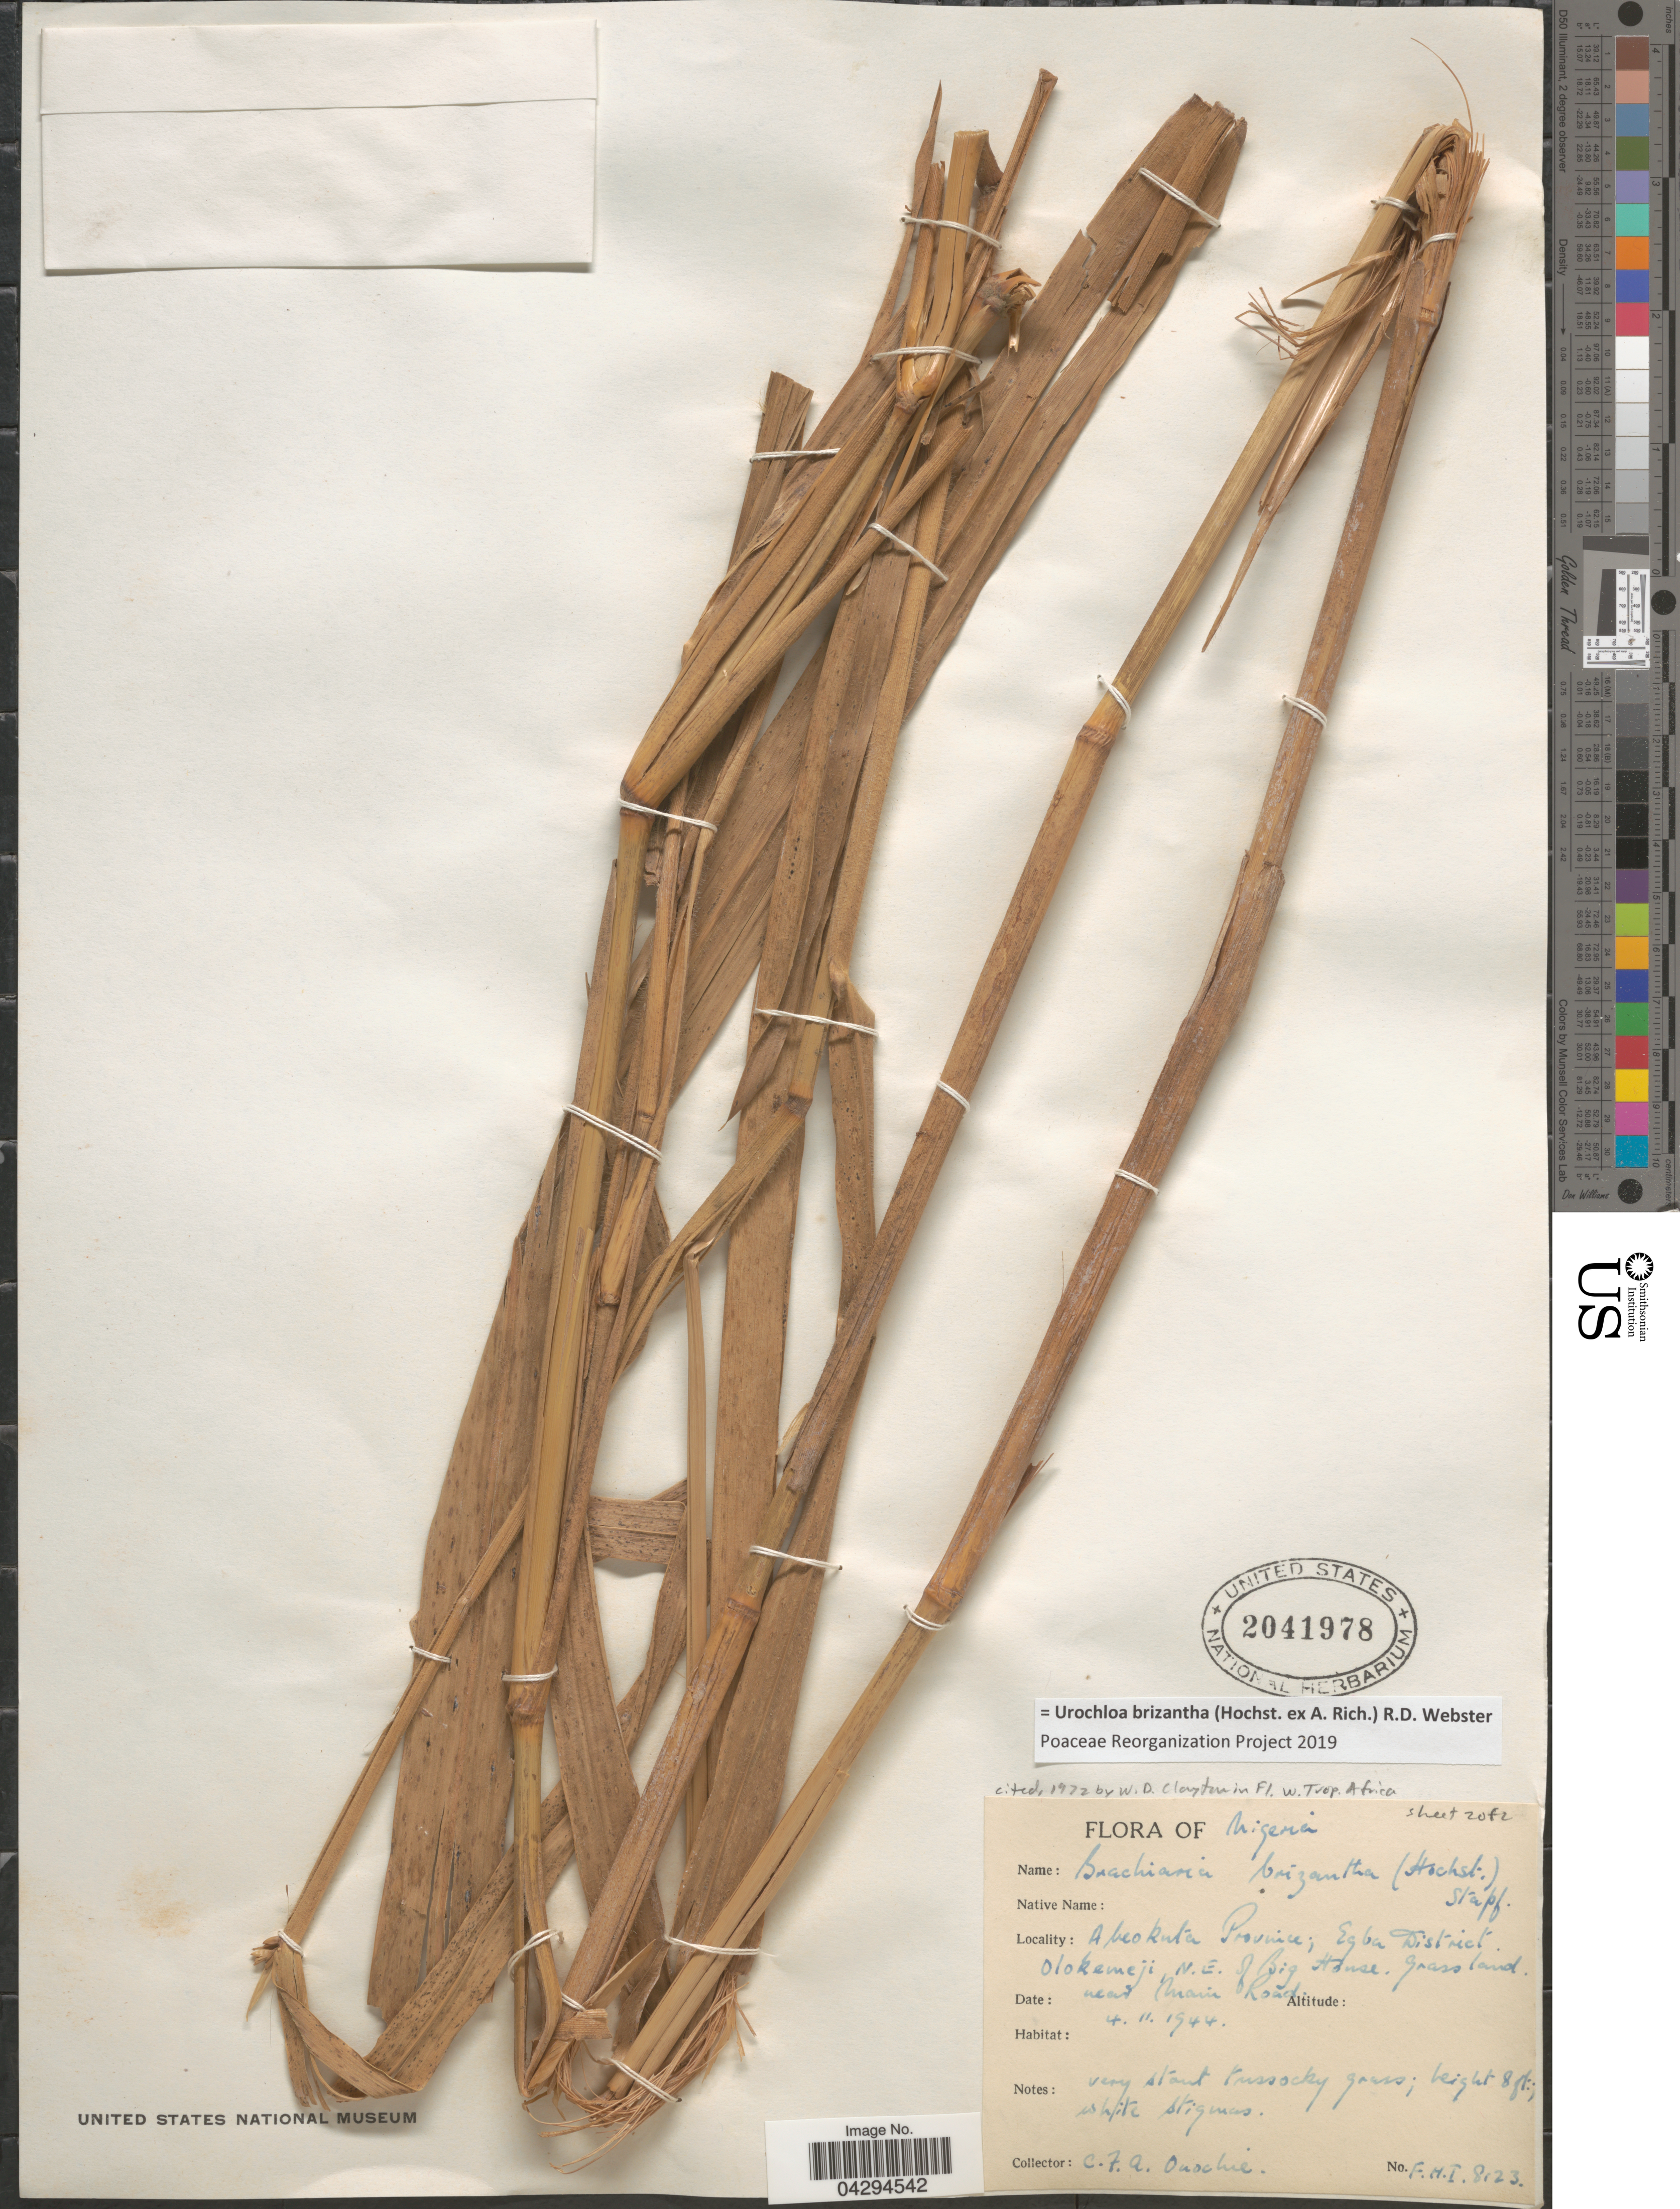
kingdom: Plantae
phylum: Tracheophyta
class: Liliopsida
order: Poales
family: Poaceae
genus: Urochloa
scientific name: Urochloa brizantha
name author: (Hochst. ex A. Rich.) R.D. Webster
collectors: C. Onochie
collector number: FHI8123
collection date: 1944-11-04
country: Nigeria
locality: Abeokuta Province; Egba District. Olokemeji, N.E. of Big House. Grassland near Main Road.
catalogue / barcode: US 2041978